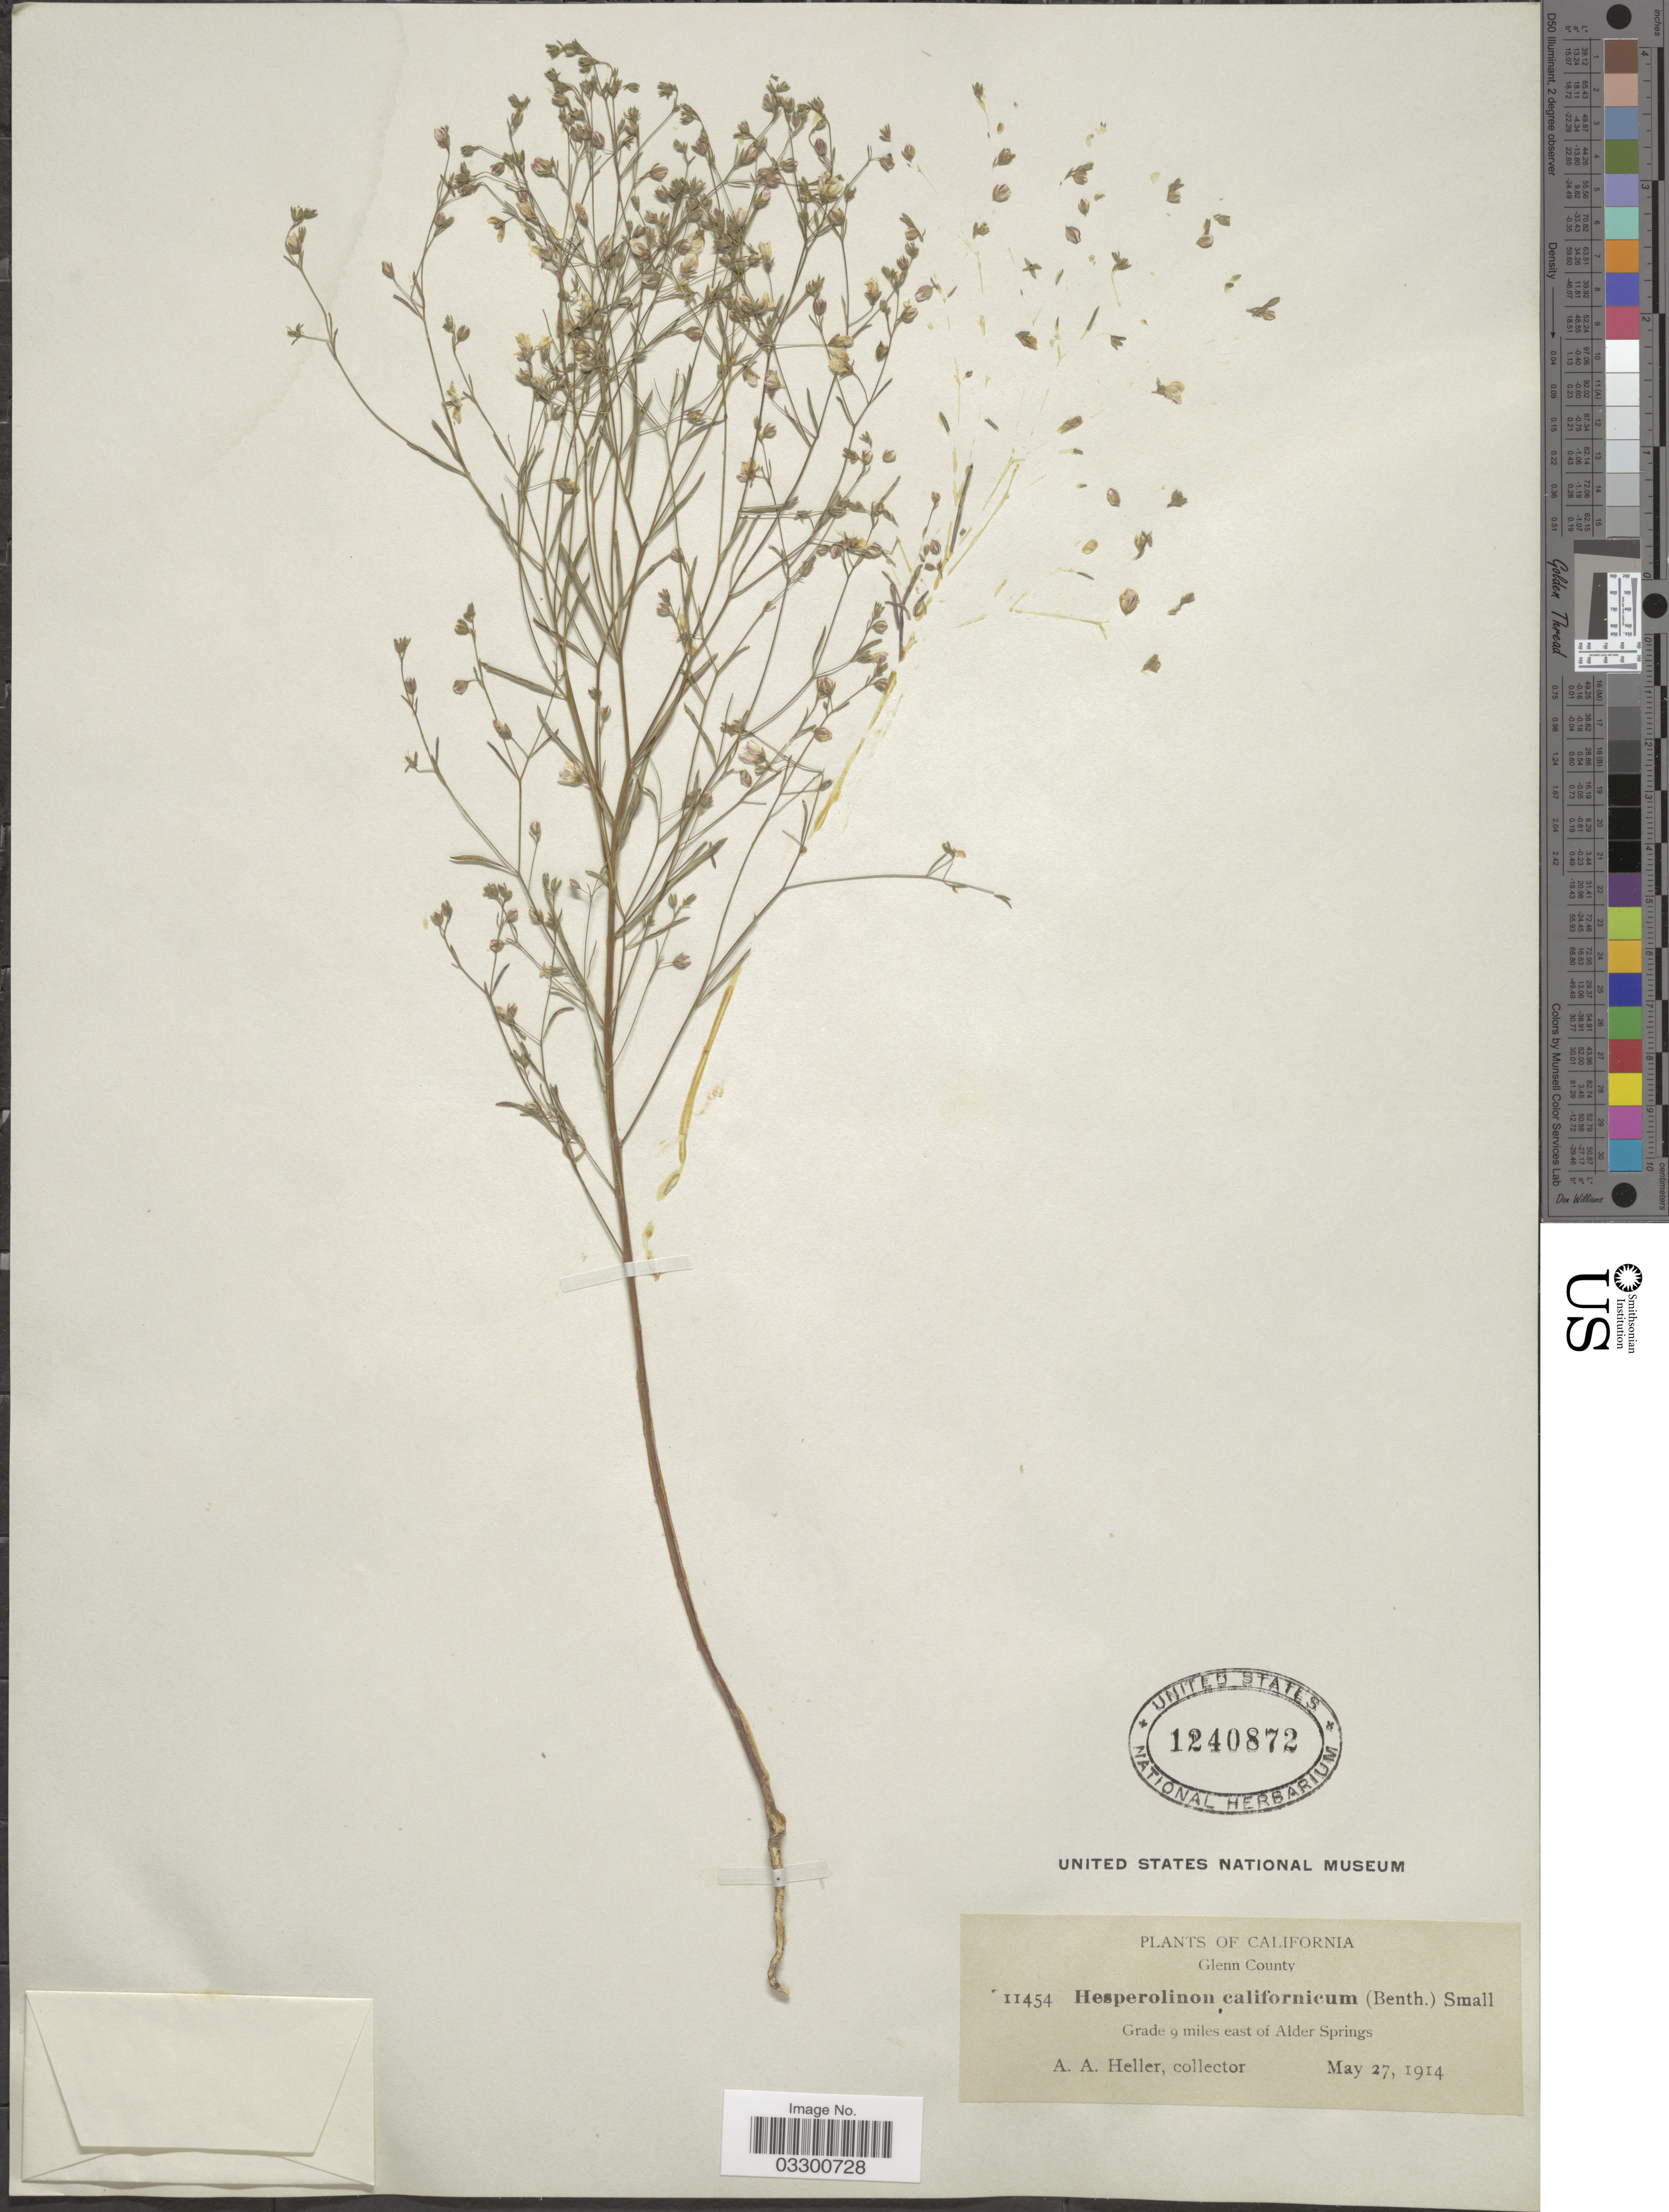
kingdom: Plantae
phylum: Tracheophyta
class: Magnoliopsida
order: Malpighiales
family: Linaceae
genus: Linum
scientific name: Linum californicum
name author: Benth.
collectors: A. A. Heller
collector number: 11454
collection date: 1914-05-27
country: United States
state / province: California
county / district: Glenn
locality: Glenn County, Grade 9 miles east of Alder Springs.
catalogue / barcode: US 1240872